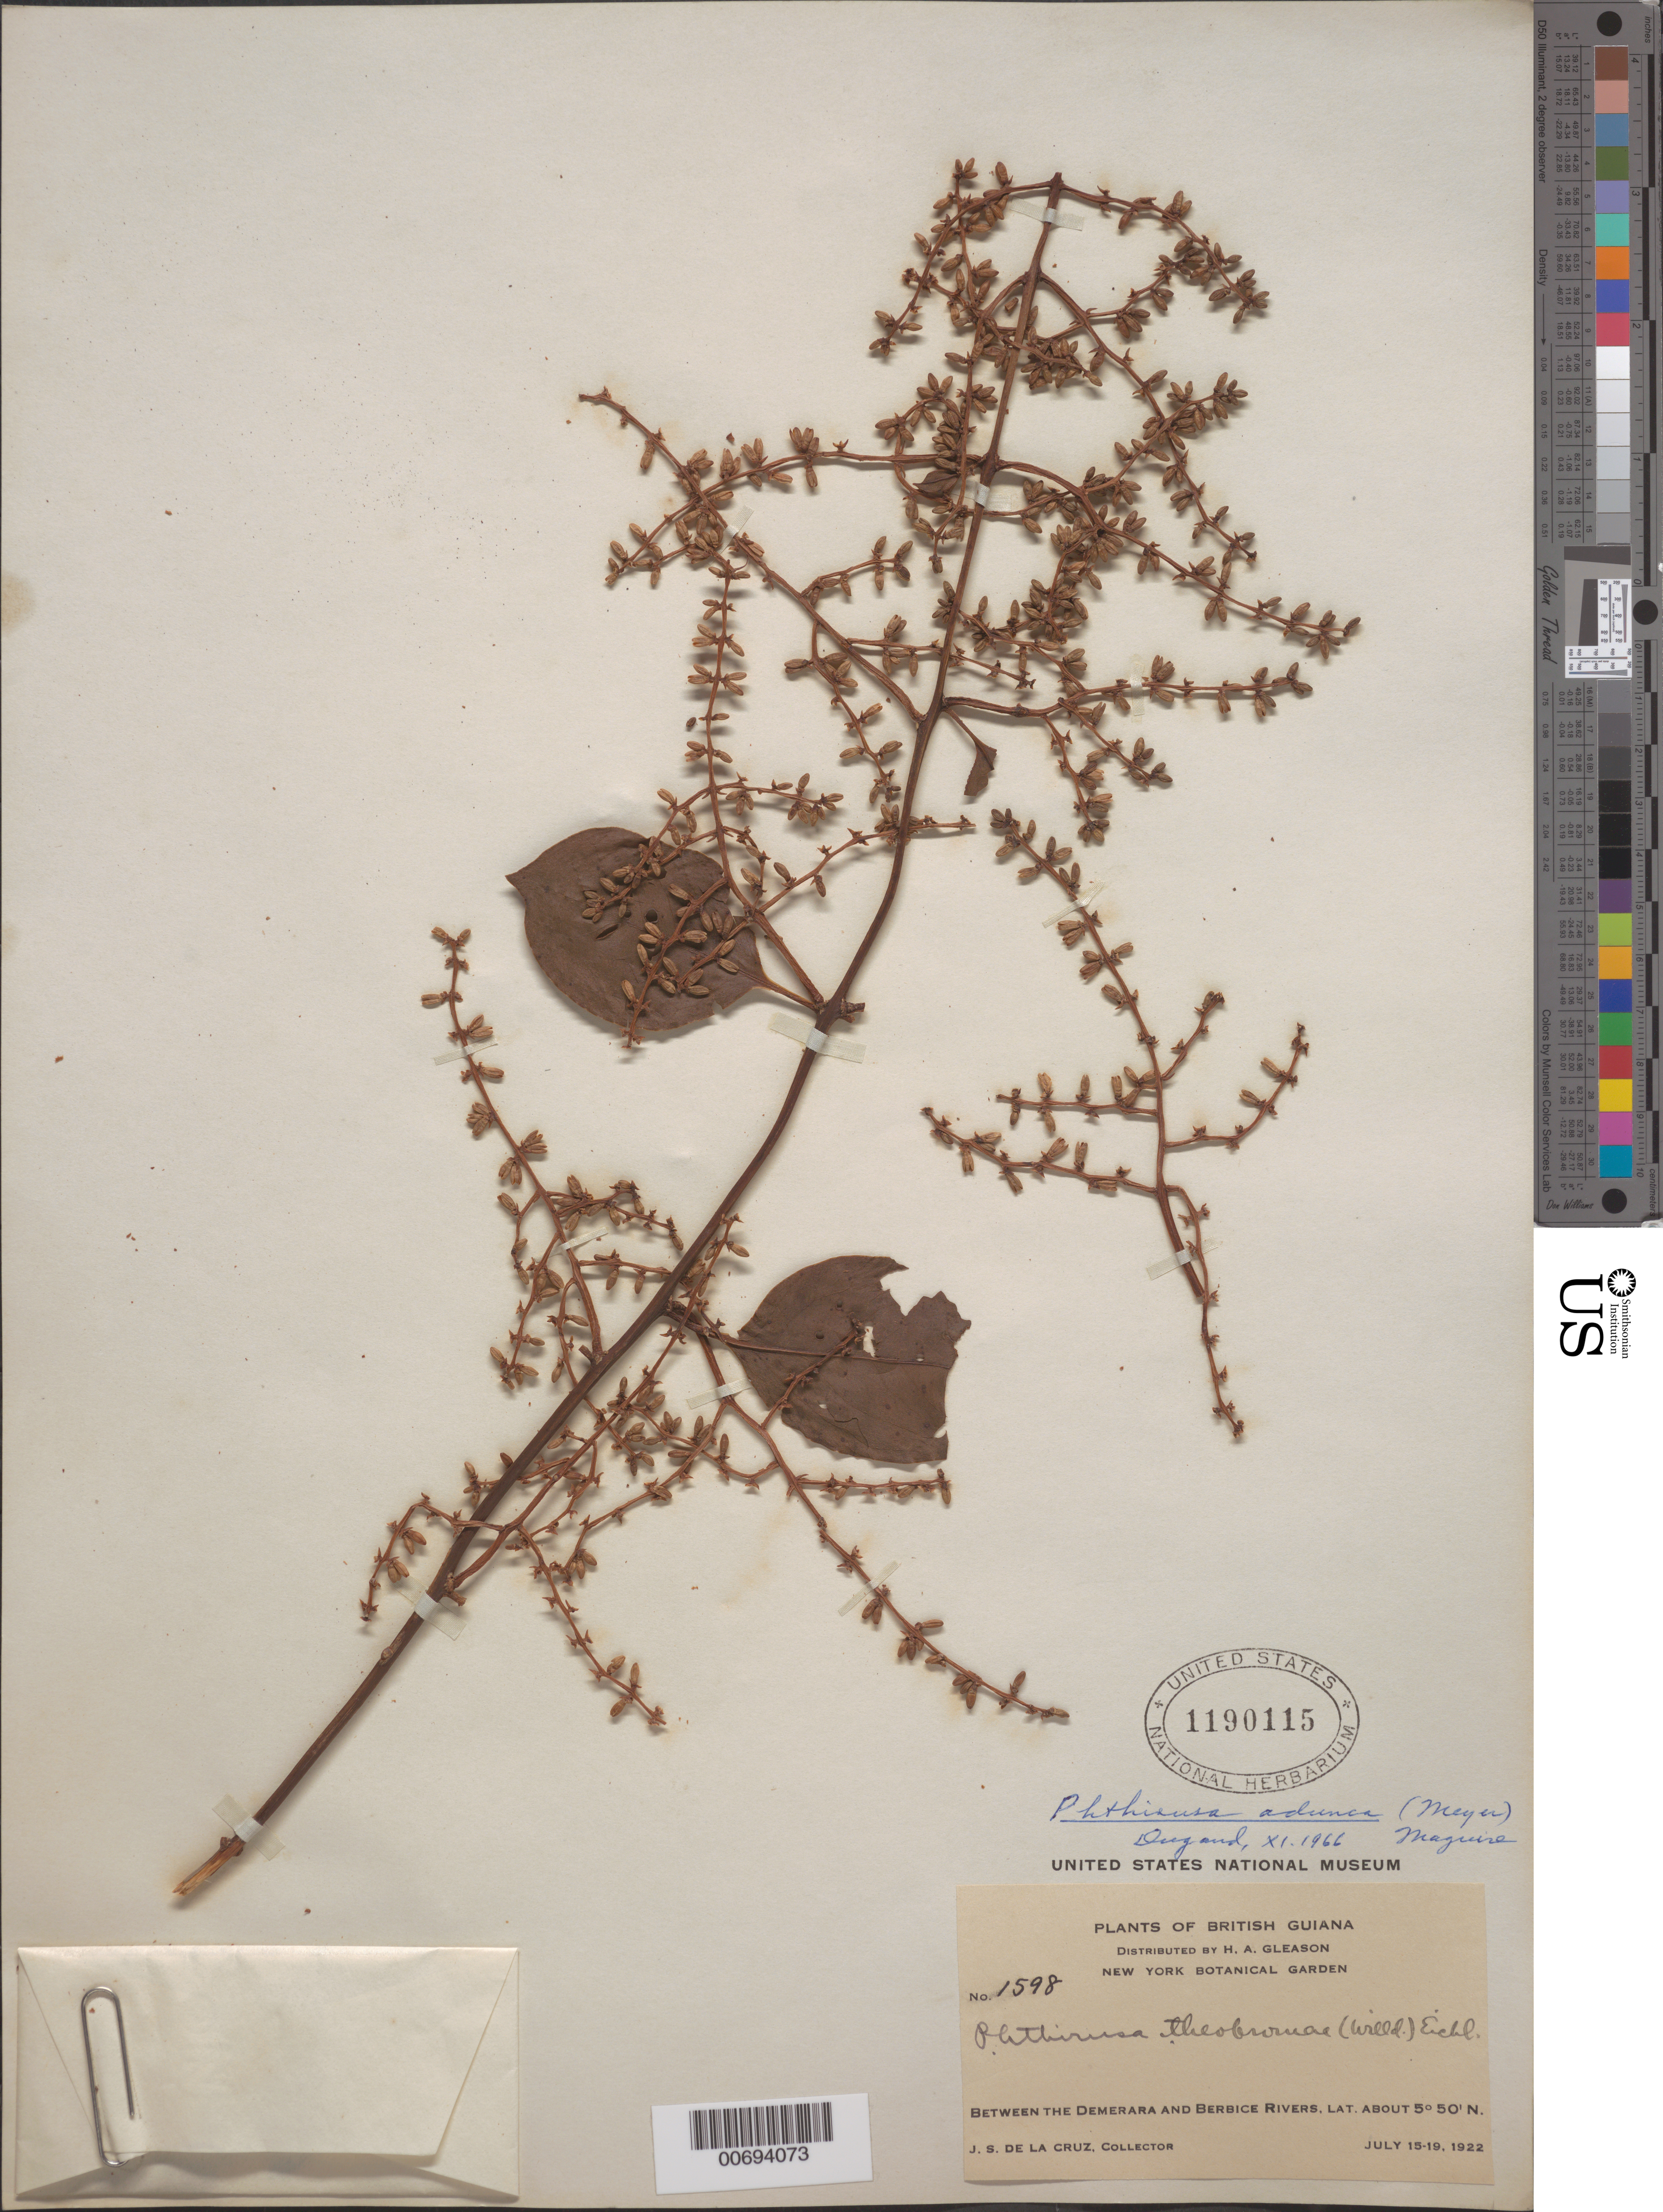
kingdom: Plantae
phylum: Tracheophyta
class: Magnoliopsida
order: Santalales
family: Loranthaceae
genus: Phthirusa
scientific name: Phthirusa adunca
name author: (G. Mey.) Maguire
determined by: Dugand, --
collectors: J. S. de la Cruz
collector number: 1598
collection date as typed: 15-Jul-22 to 19-Jul-22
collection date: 1922-07-15/1922-07-19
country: Guyana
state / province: U. Demerara-Berbice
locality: Demerara River to the Berbice River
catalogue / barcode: US 1190115